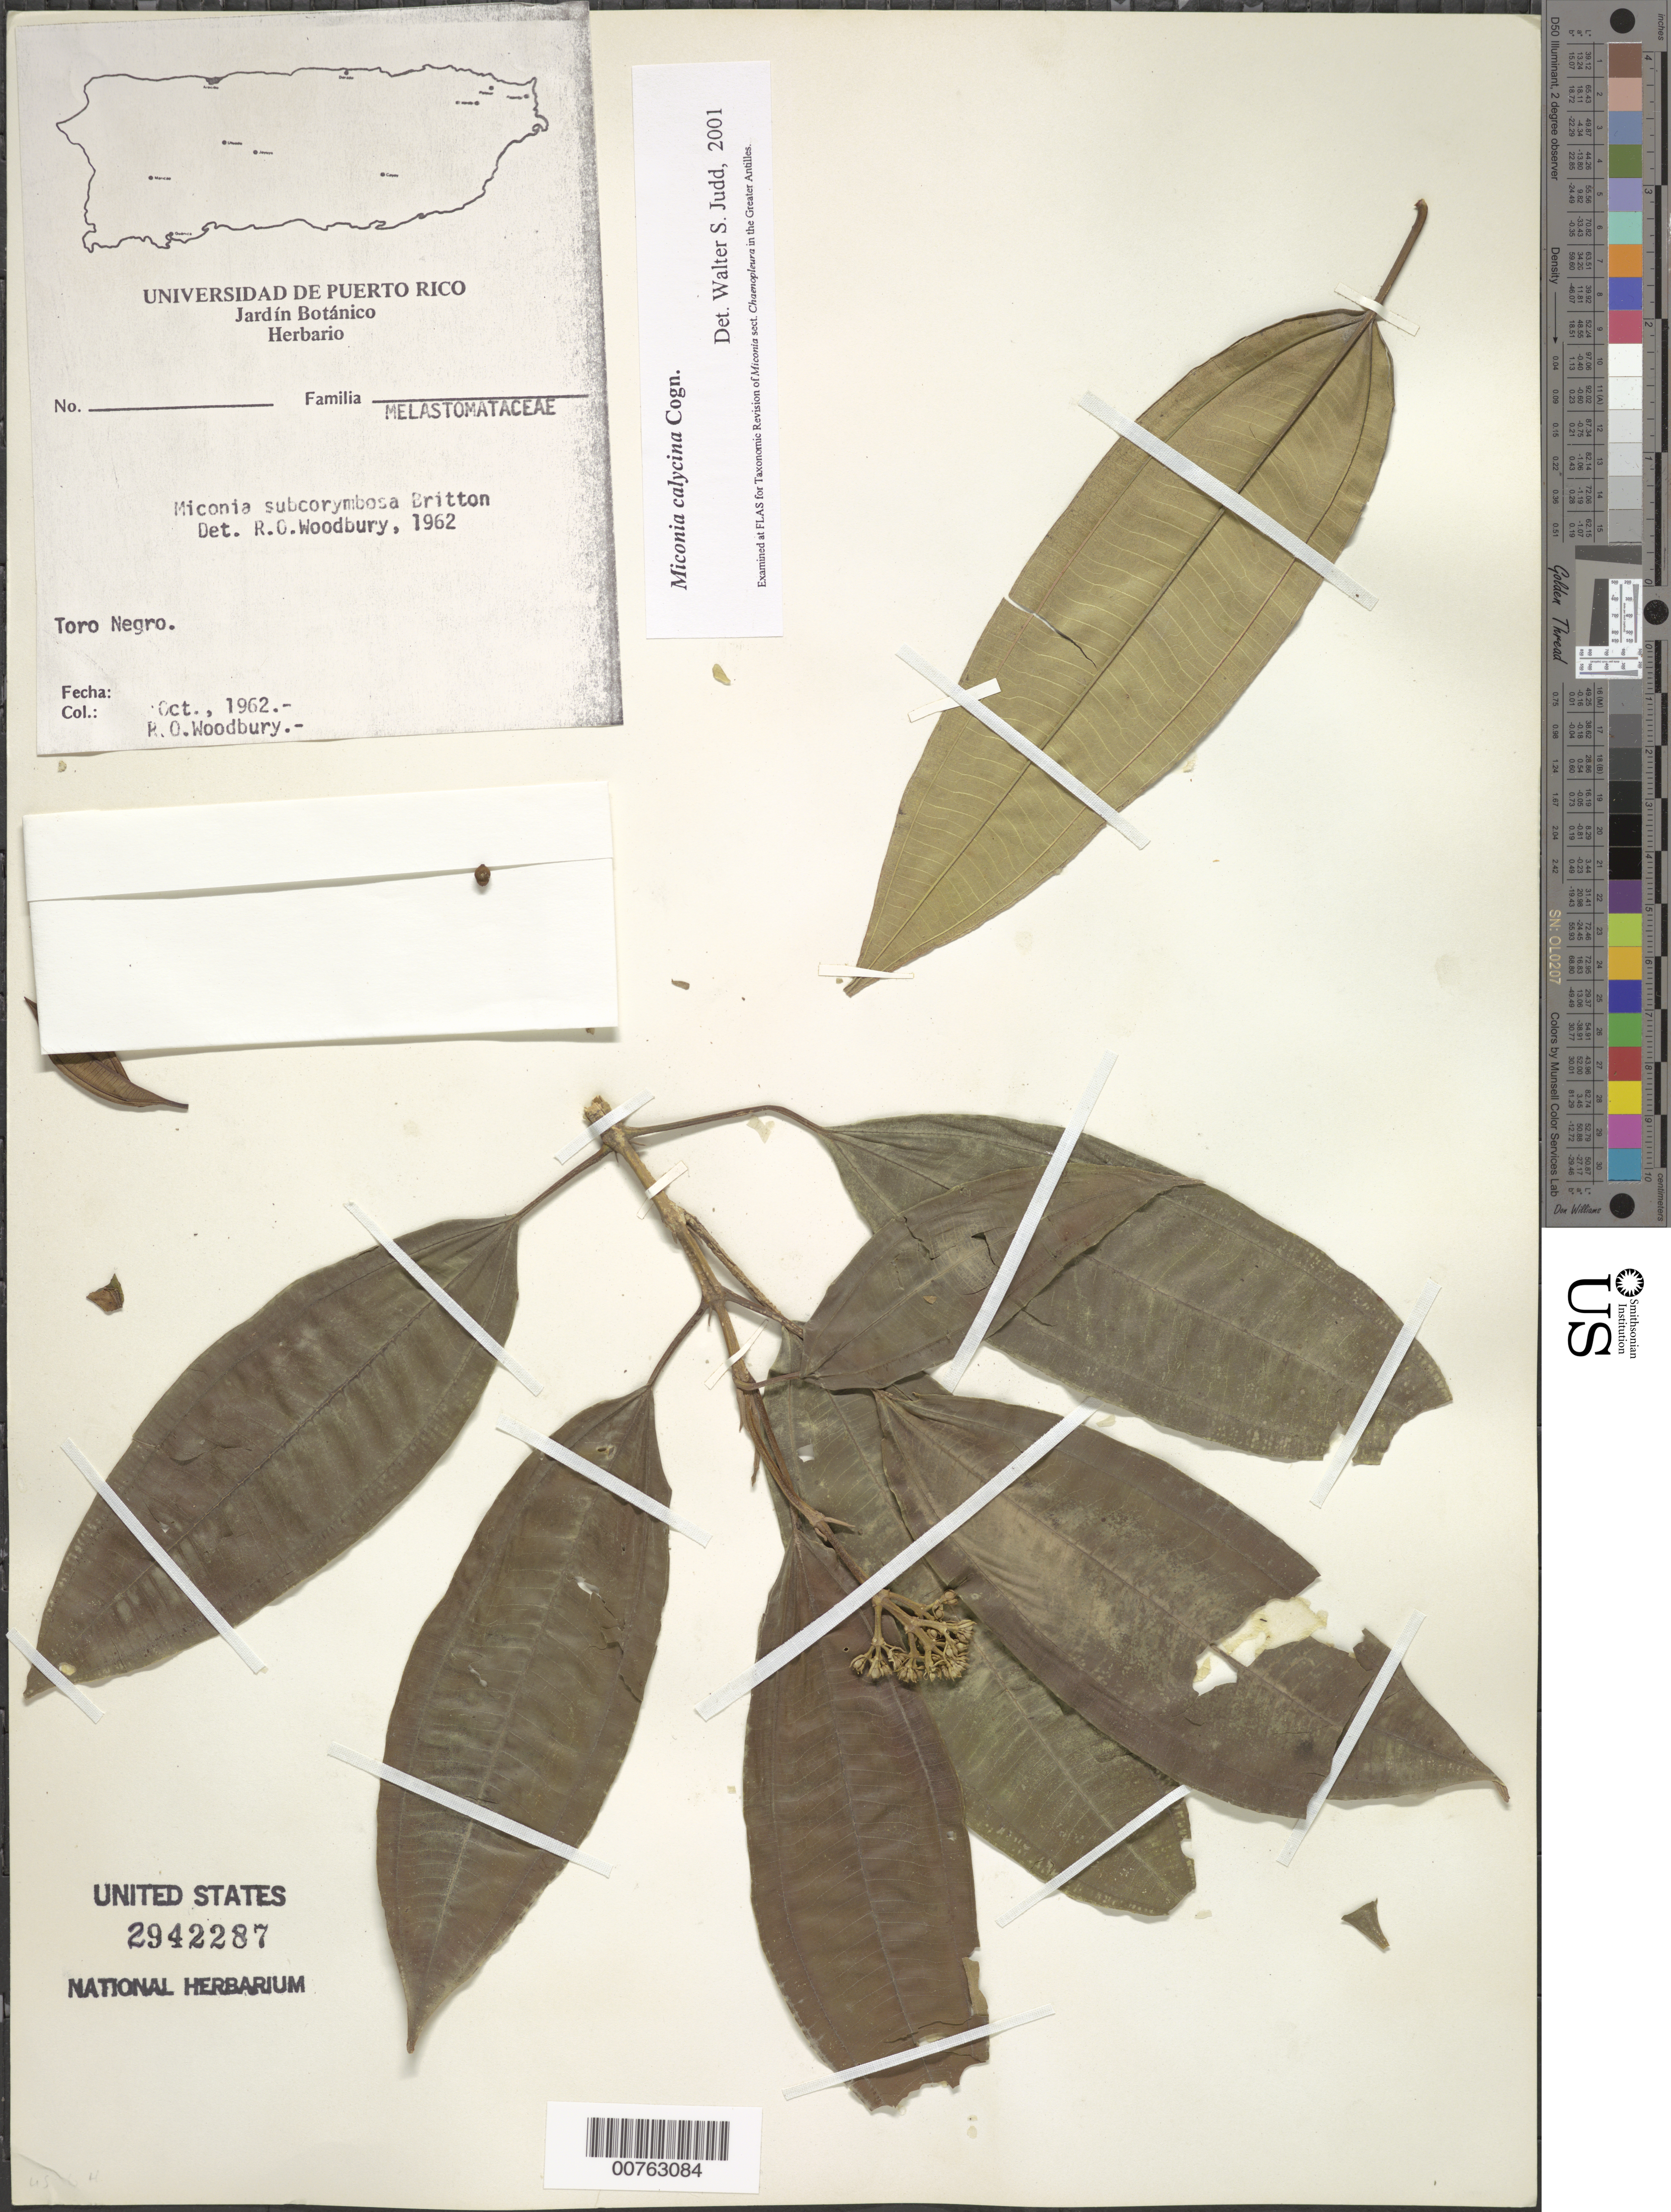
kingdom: Plantae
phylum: Tracheophyta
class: Magnoliopsida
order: Myrtales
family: Melastomataceae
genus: Miconia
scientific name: Miconia calycina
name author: Cogn.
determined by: Judd, Walter S.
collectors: R. O. Woodbury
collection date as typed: Oct 1962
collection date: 1962-10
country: Puerto Rico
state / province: Villalba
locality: Toro Negro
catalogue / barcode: US 2942287